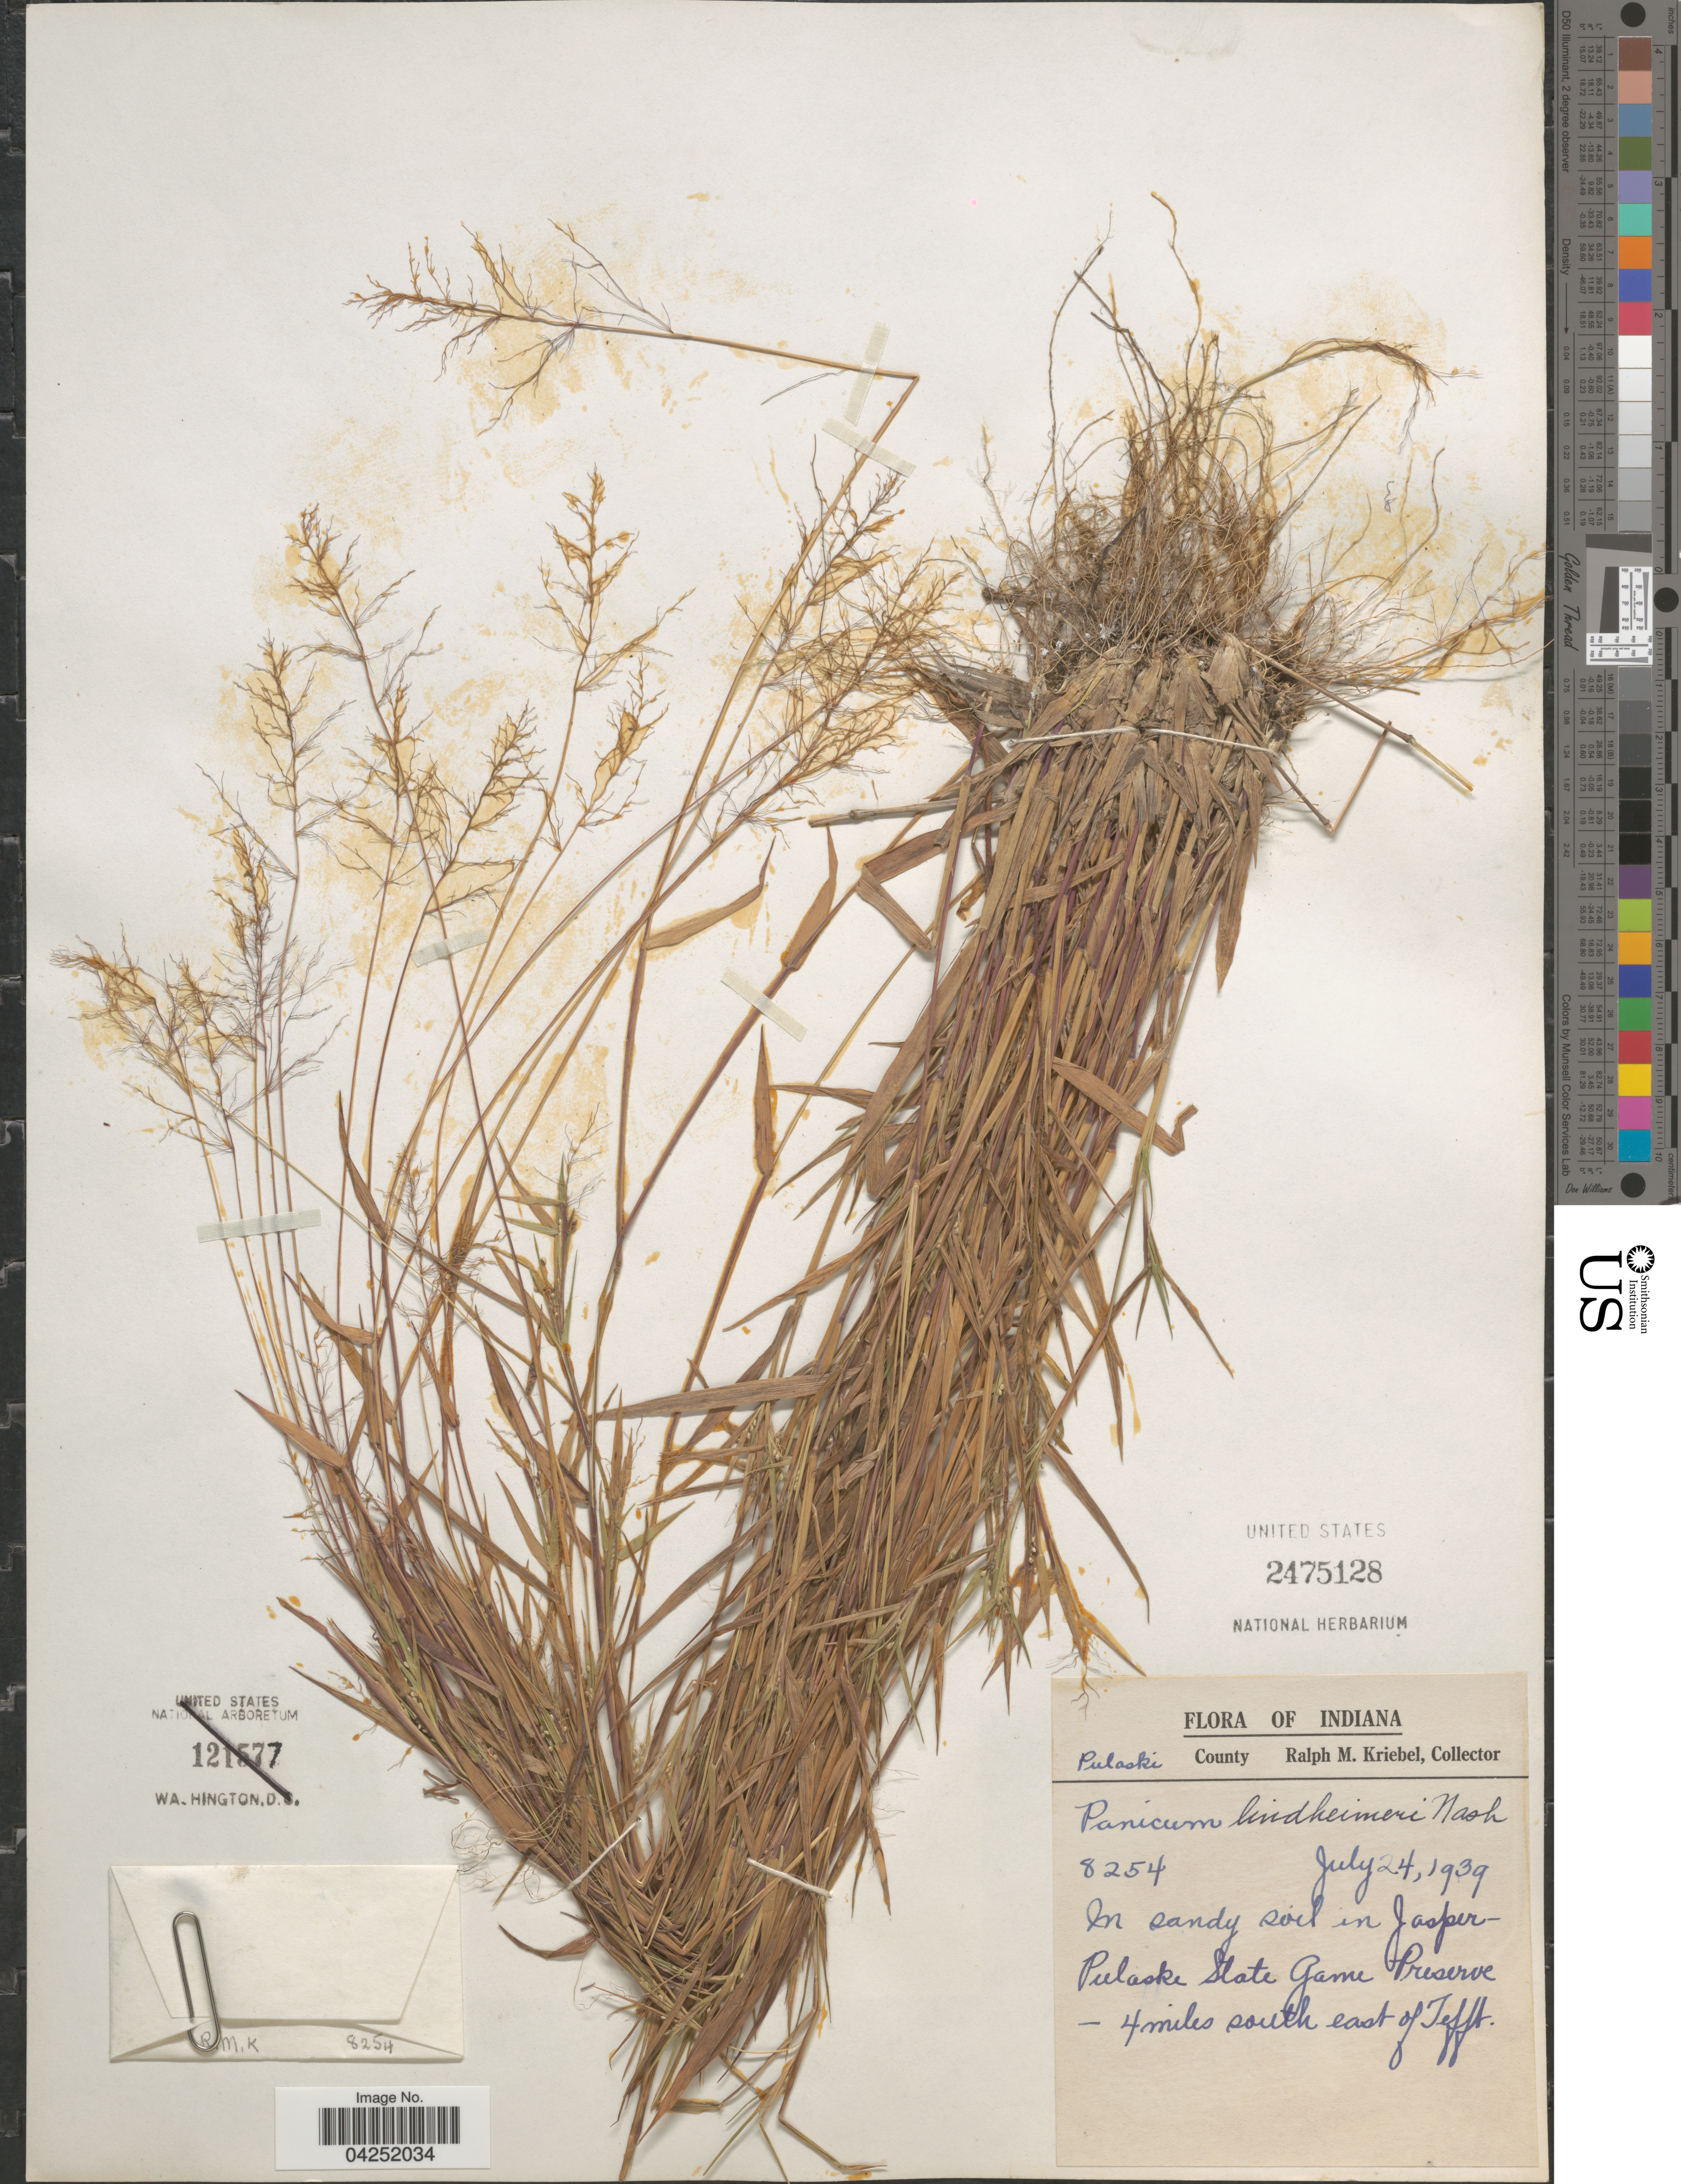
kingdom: Plantae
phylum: Tracheophyta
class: Liliopsida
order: Poales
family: Poaceae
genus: Dichanthelium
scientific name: Dichanthelium acuminatum var. lindheimeri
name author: (Nash) Gould & C.A. Clark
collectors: R. M. Kriebel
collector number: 8254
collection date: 1939-07-24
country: United States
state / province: Indiana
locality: Pulaski County. In sandy soil in Jasper-Pulaski State Game Preserve - 4 miles south east of Tefft.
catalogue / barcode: US 2475128